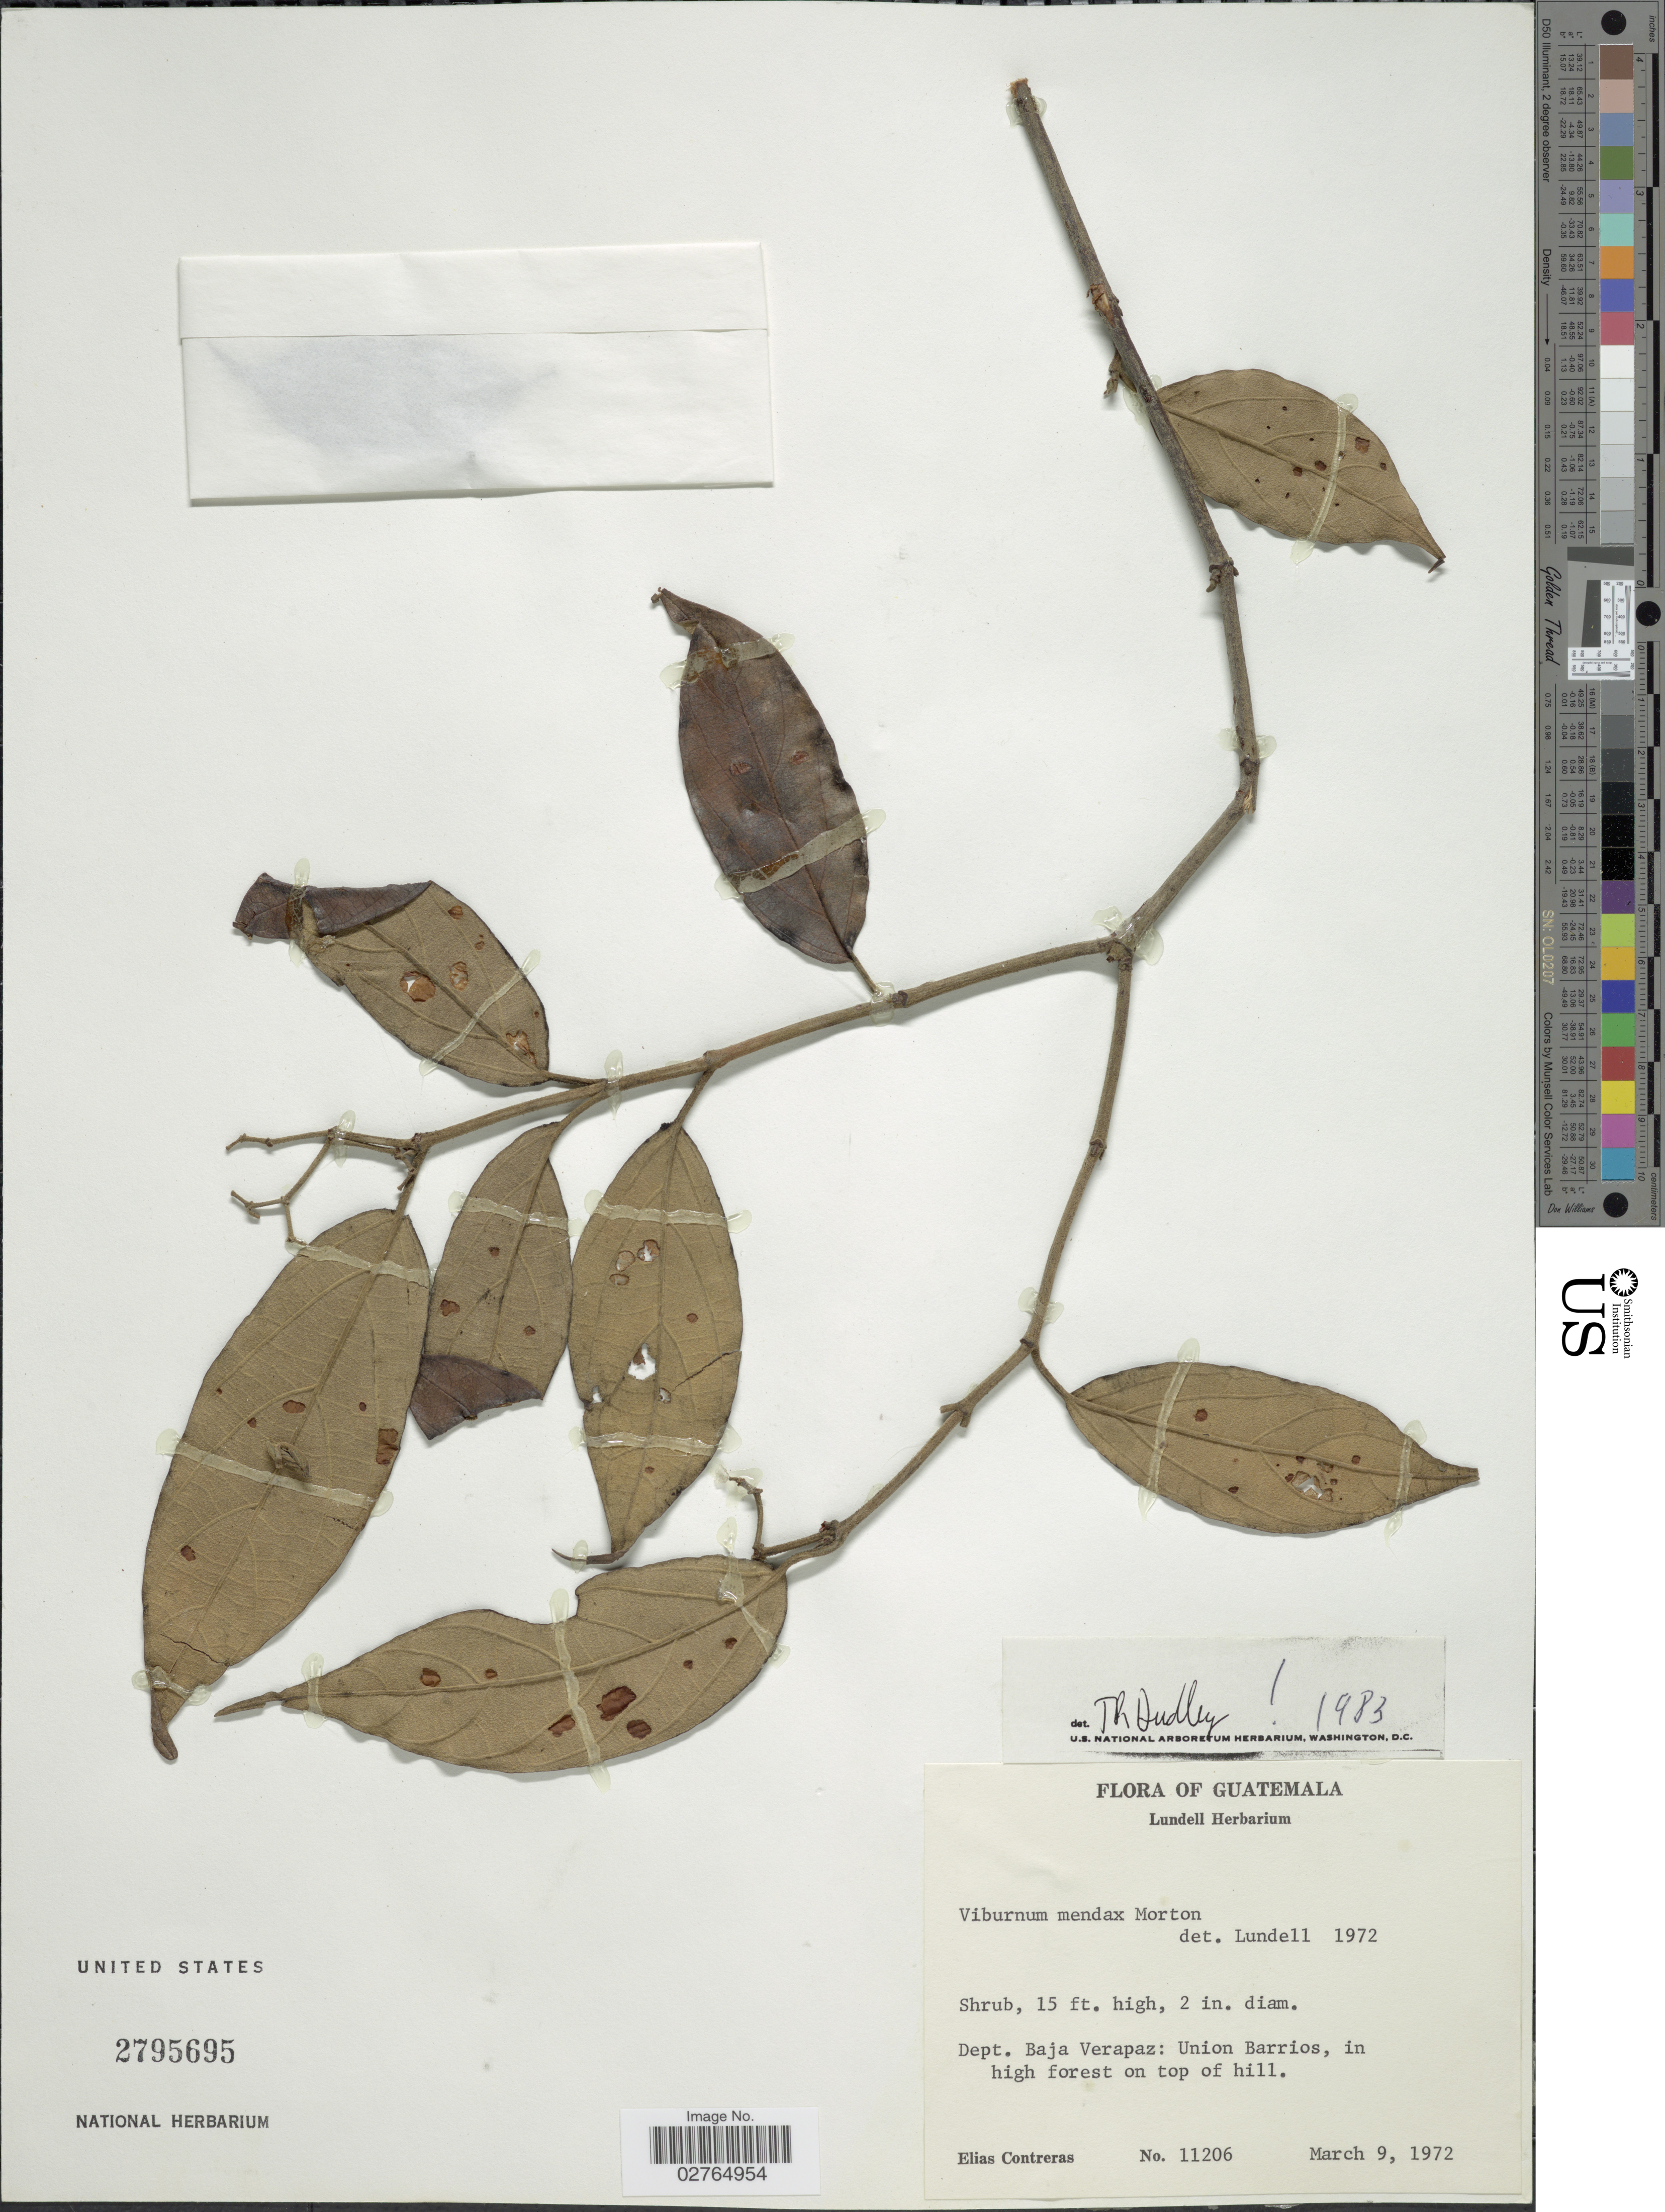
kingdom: Plantae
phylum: Tracheophyta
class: Magnoliopsida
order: Dipsacales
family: Viburnaceae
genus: Viburnum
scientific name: Viburnum mendax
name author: C.V. Morton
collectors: E. Contreras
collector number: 11206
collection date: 1972-03-09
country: Guatemala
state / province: Baja Verapaz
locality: Dept. Baja Verapaz: Union Barrios, in high forest on top of hill.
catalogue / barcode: US 2795695